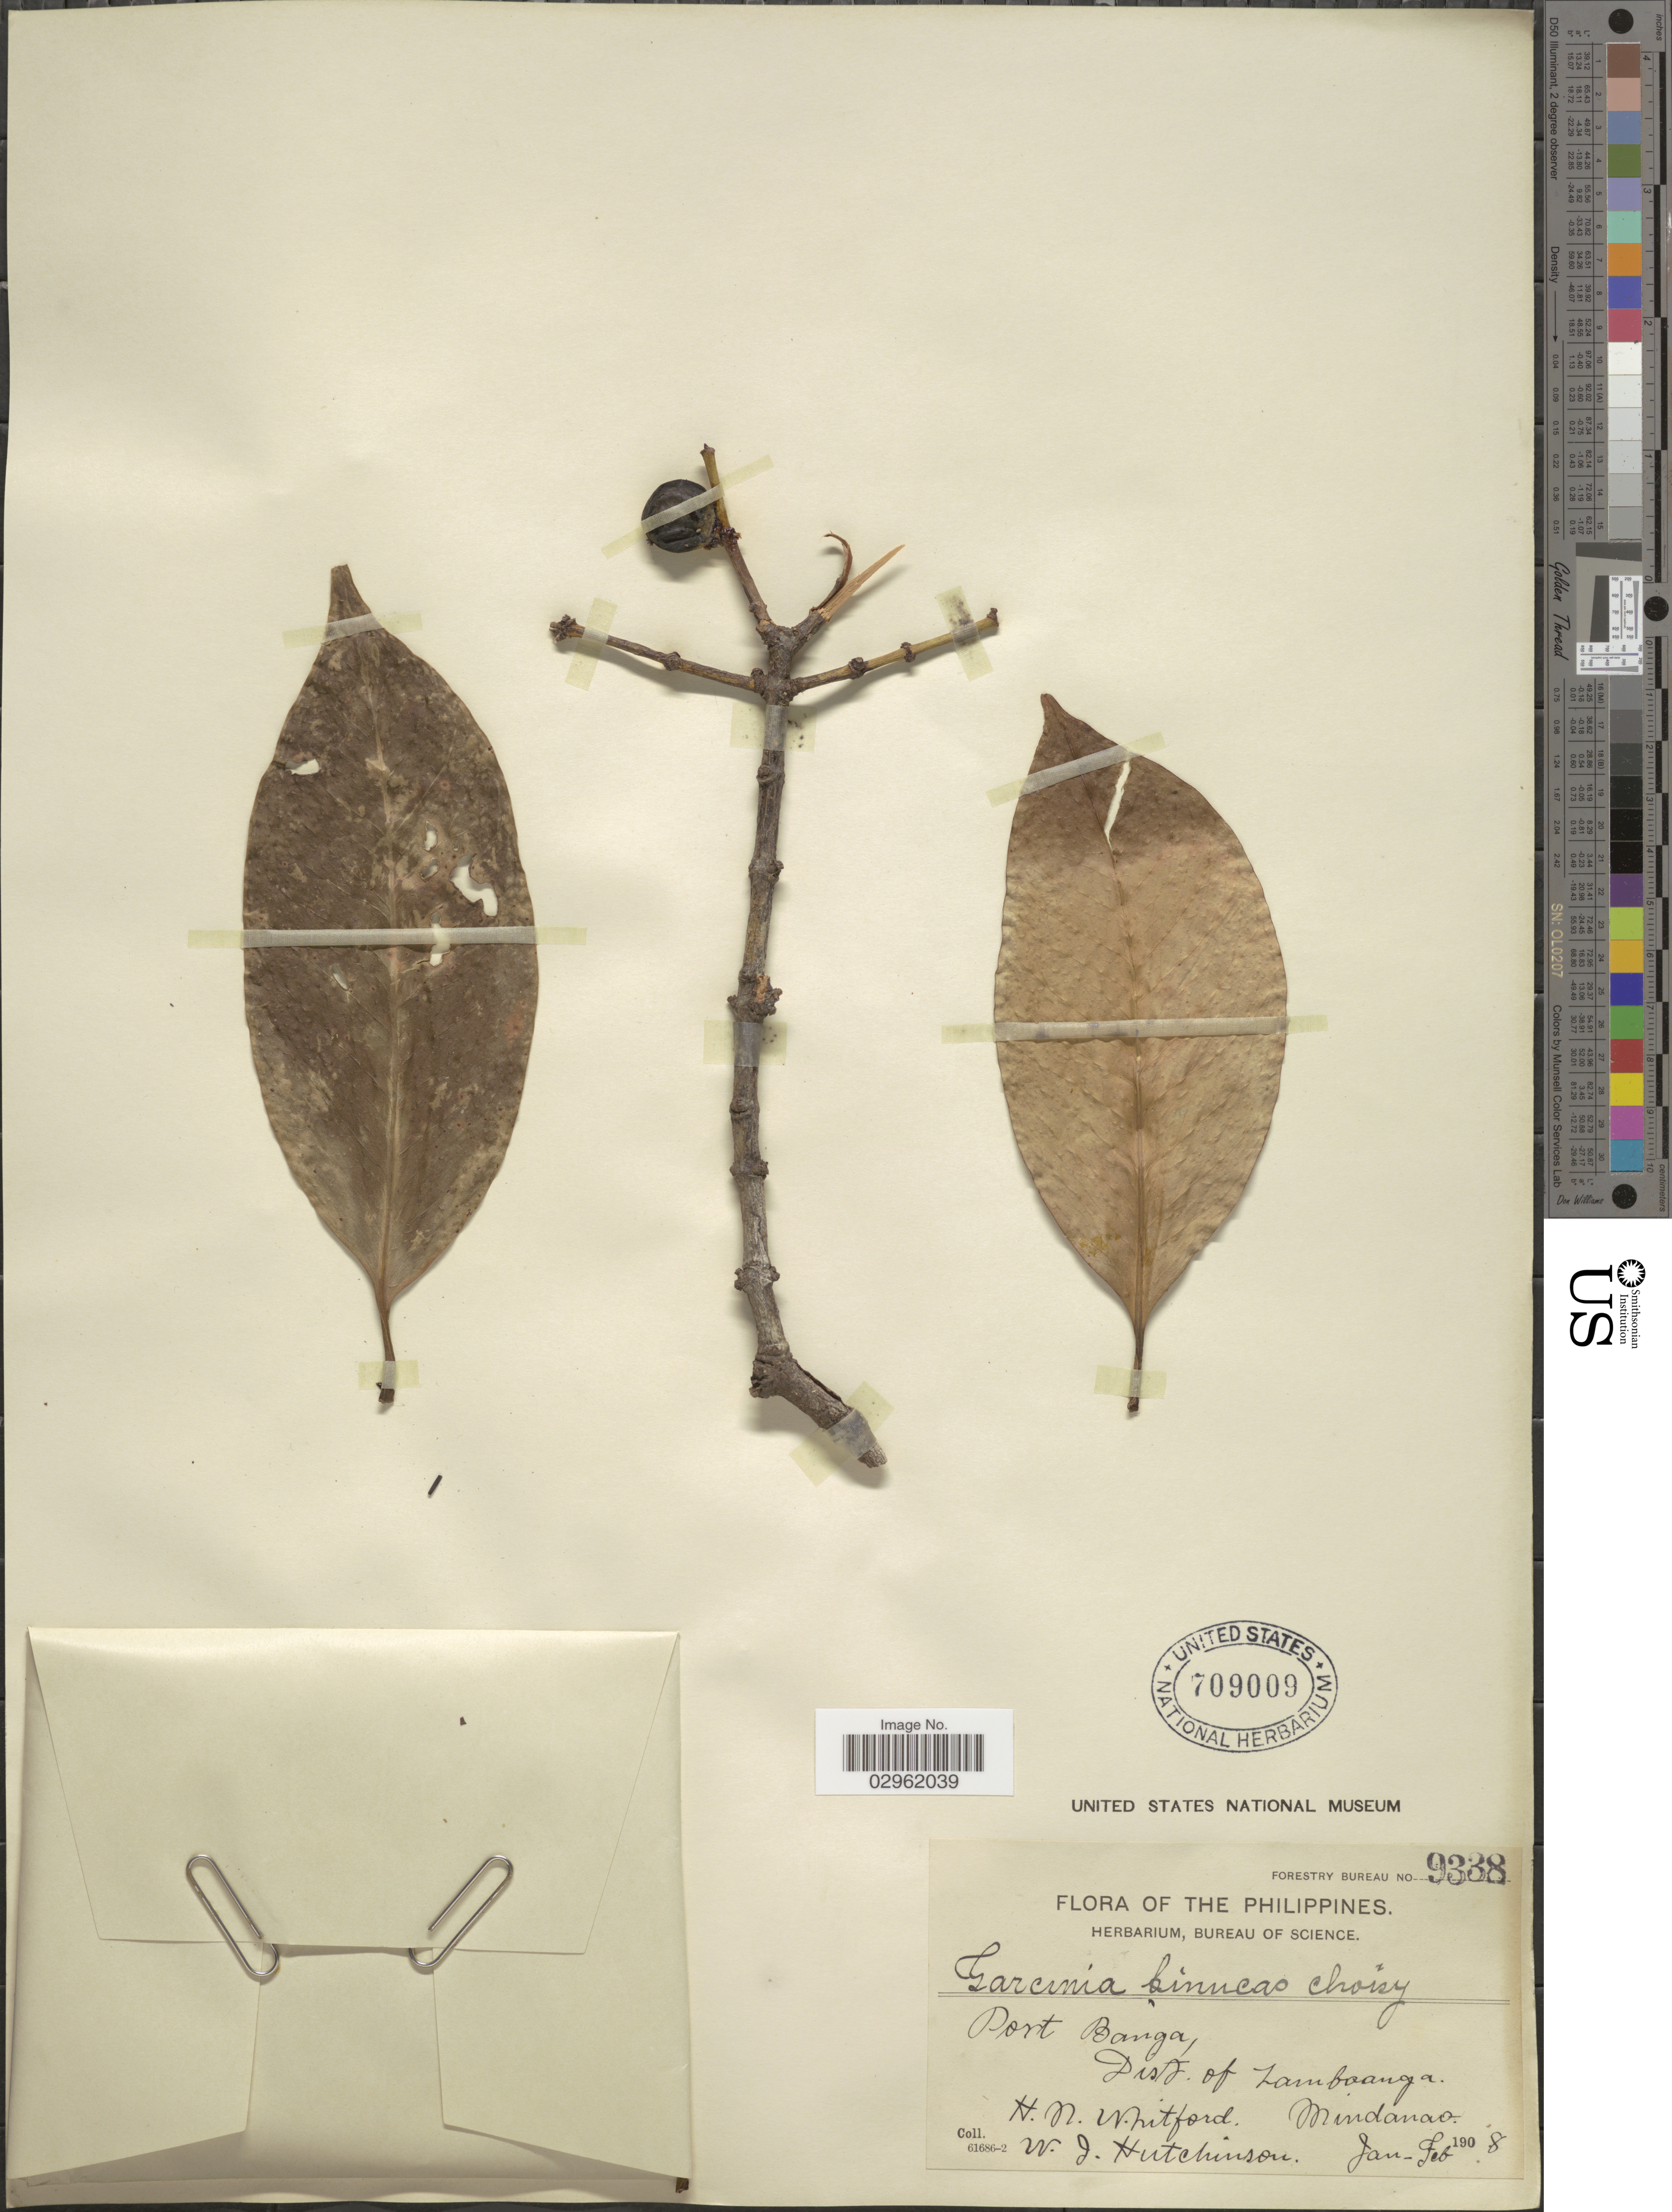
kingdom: Plantae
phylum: Tracheophyta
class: Magnoliopsida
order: Malpighiales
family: Clusiaceae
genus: Garcinia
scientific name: Garcinia binucao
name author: (Blanco) Choisy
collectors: H. N. Whitford & W. I. Hutchinson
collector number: Forestry Bureau 9338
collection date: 1908-01/1908-02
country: Philippines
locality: Port Banga, Dist. of Zamboanga. Mindanao.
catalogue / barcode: US 709009